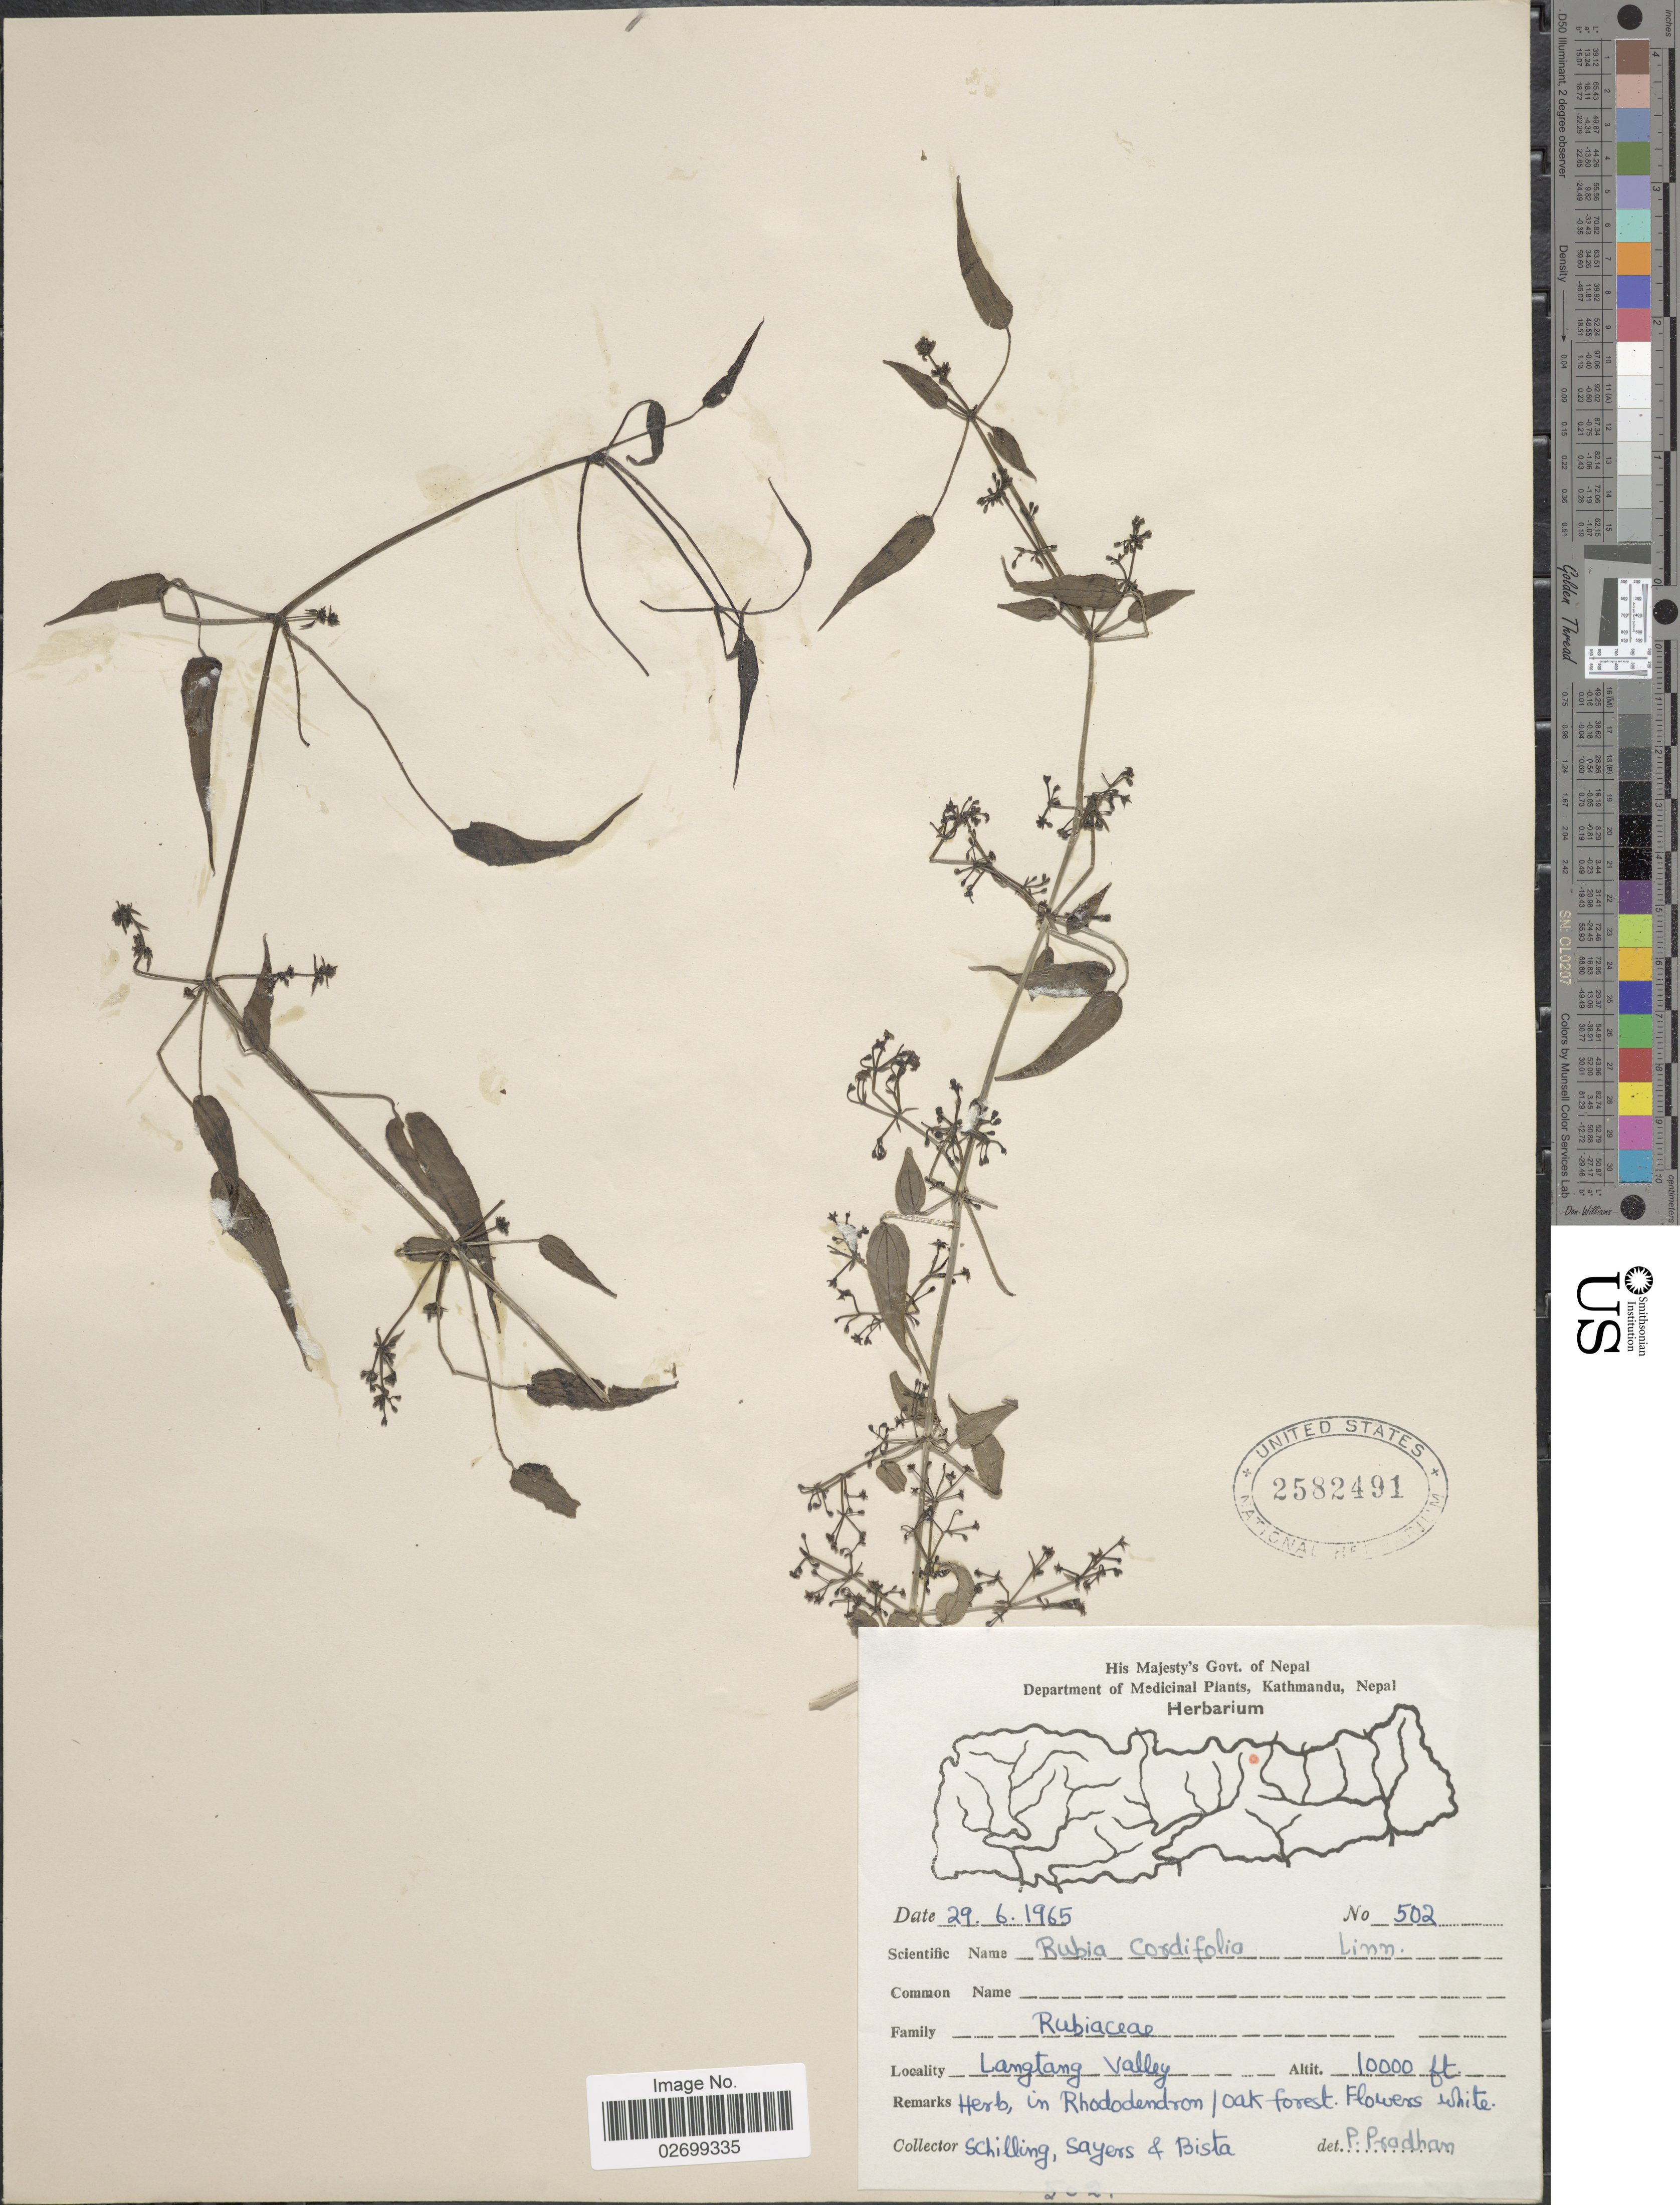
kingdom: Plantae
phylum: Tracheophyta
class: Magnoliopsida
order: Gentianales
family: Rubiaceae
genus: Rubia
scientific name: Rubia cordifolia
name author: L.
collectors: Schilling, --, -. Sayers & -. Bista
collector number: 502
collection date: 1965-06-29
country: Nepal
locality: Langtang Valley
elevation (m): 3048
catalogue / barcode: US 2582491